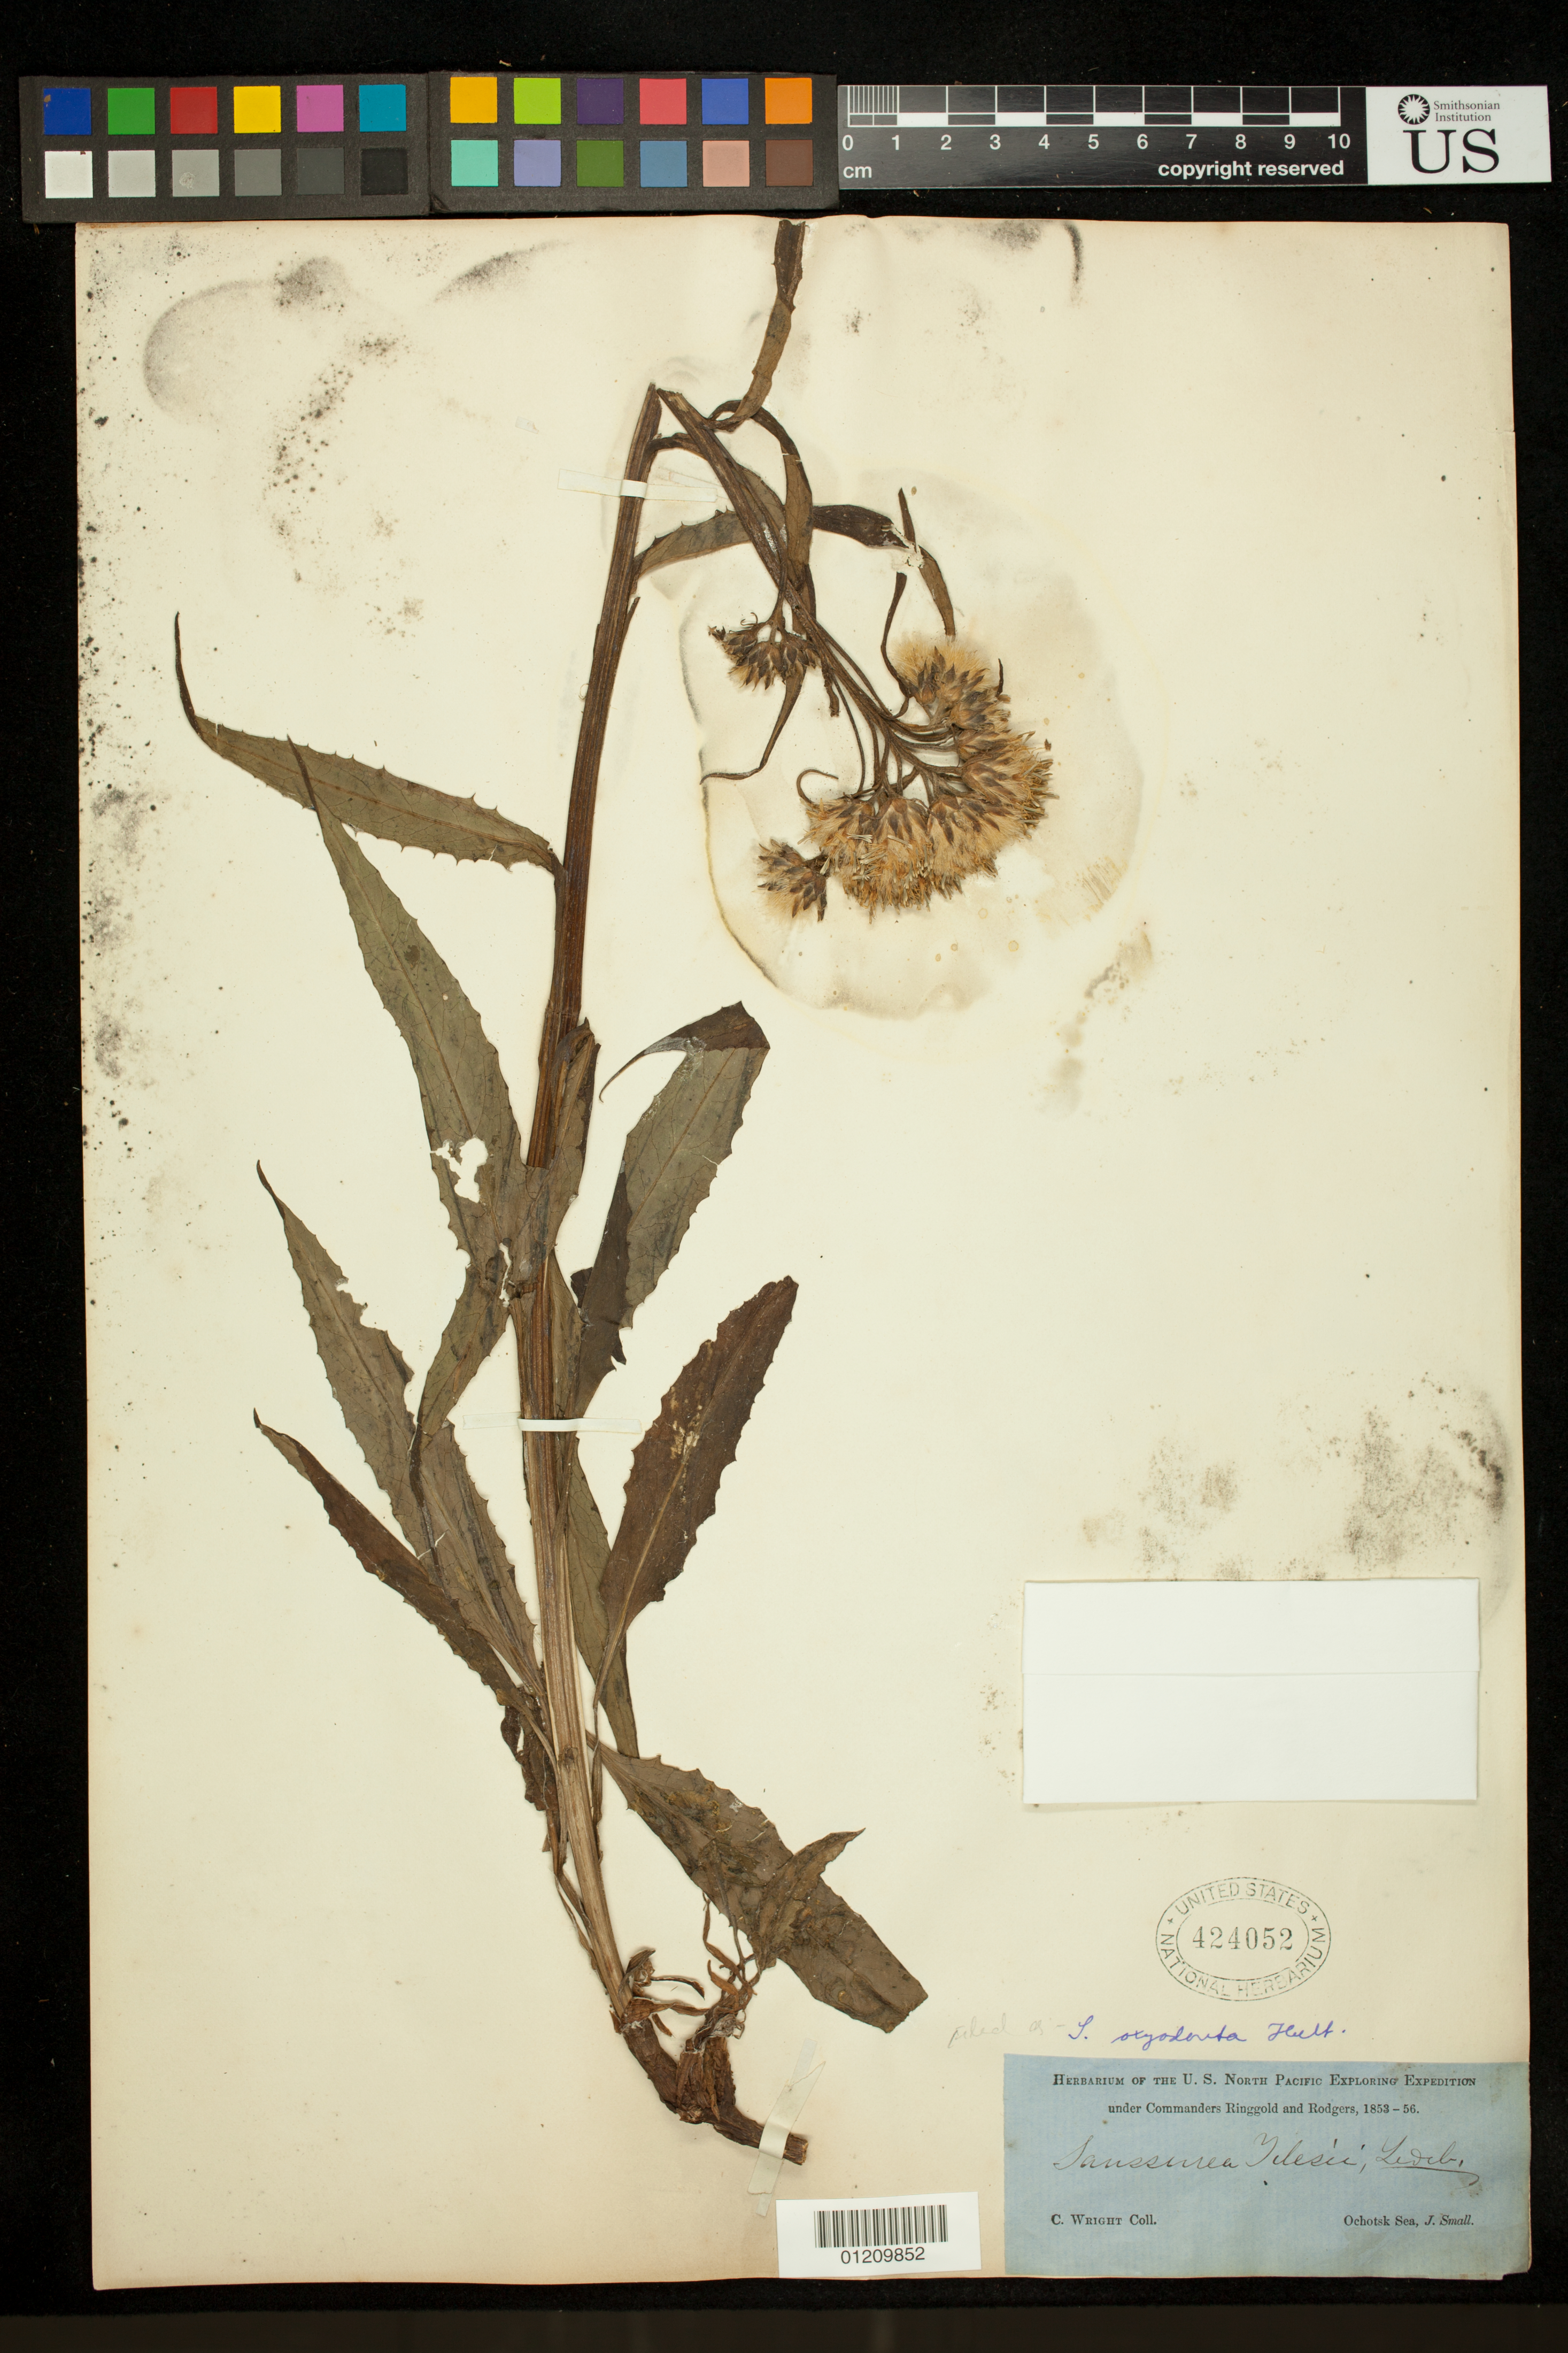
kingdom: Plantae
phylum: Tracheophyta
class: Magnoliopsida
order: Asterales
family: Asteraceae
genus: Saussurea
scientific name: Saussurea oxyodonta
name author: Hultén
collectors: C. Wright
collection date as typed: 1853 to -- --- 1856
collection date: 1853/1856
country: Russian Federation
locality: Ochotsk Sea.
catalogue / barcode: US 424052